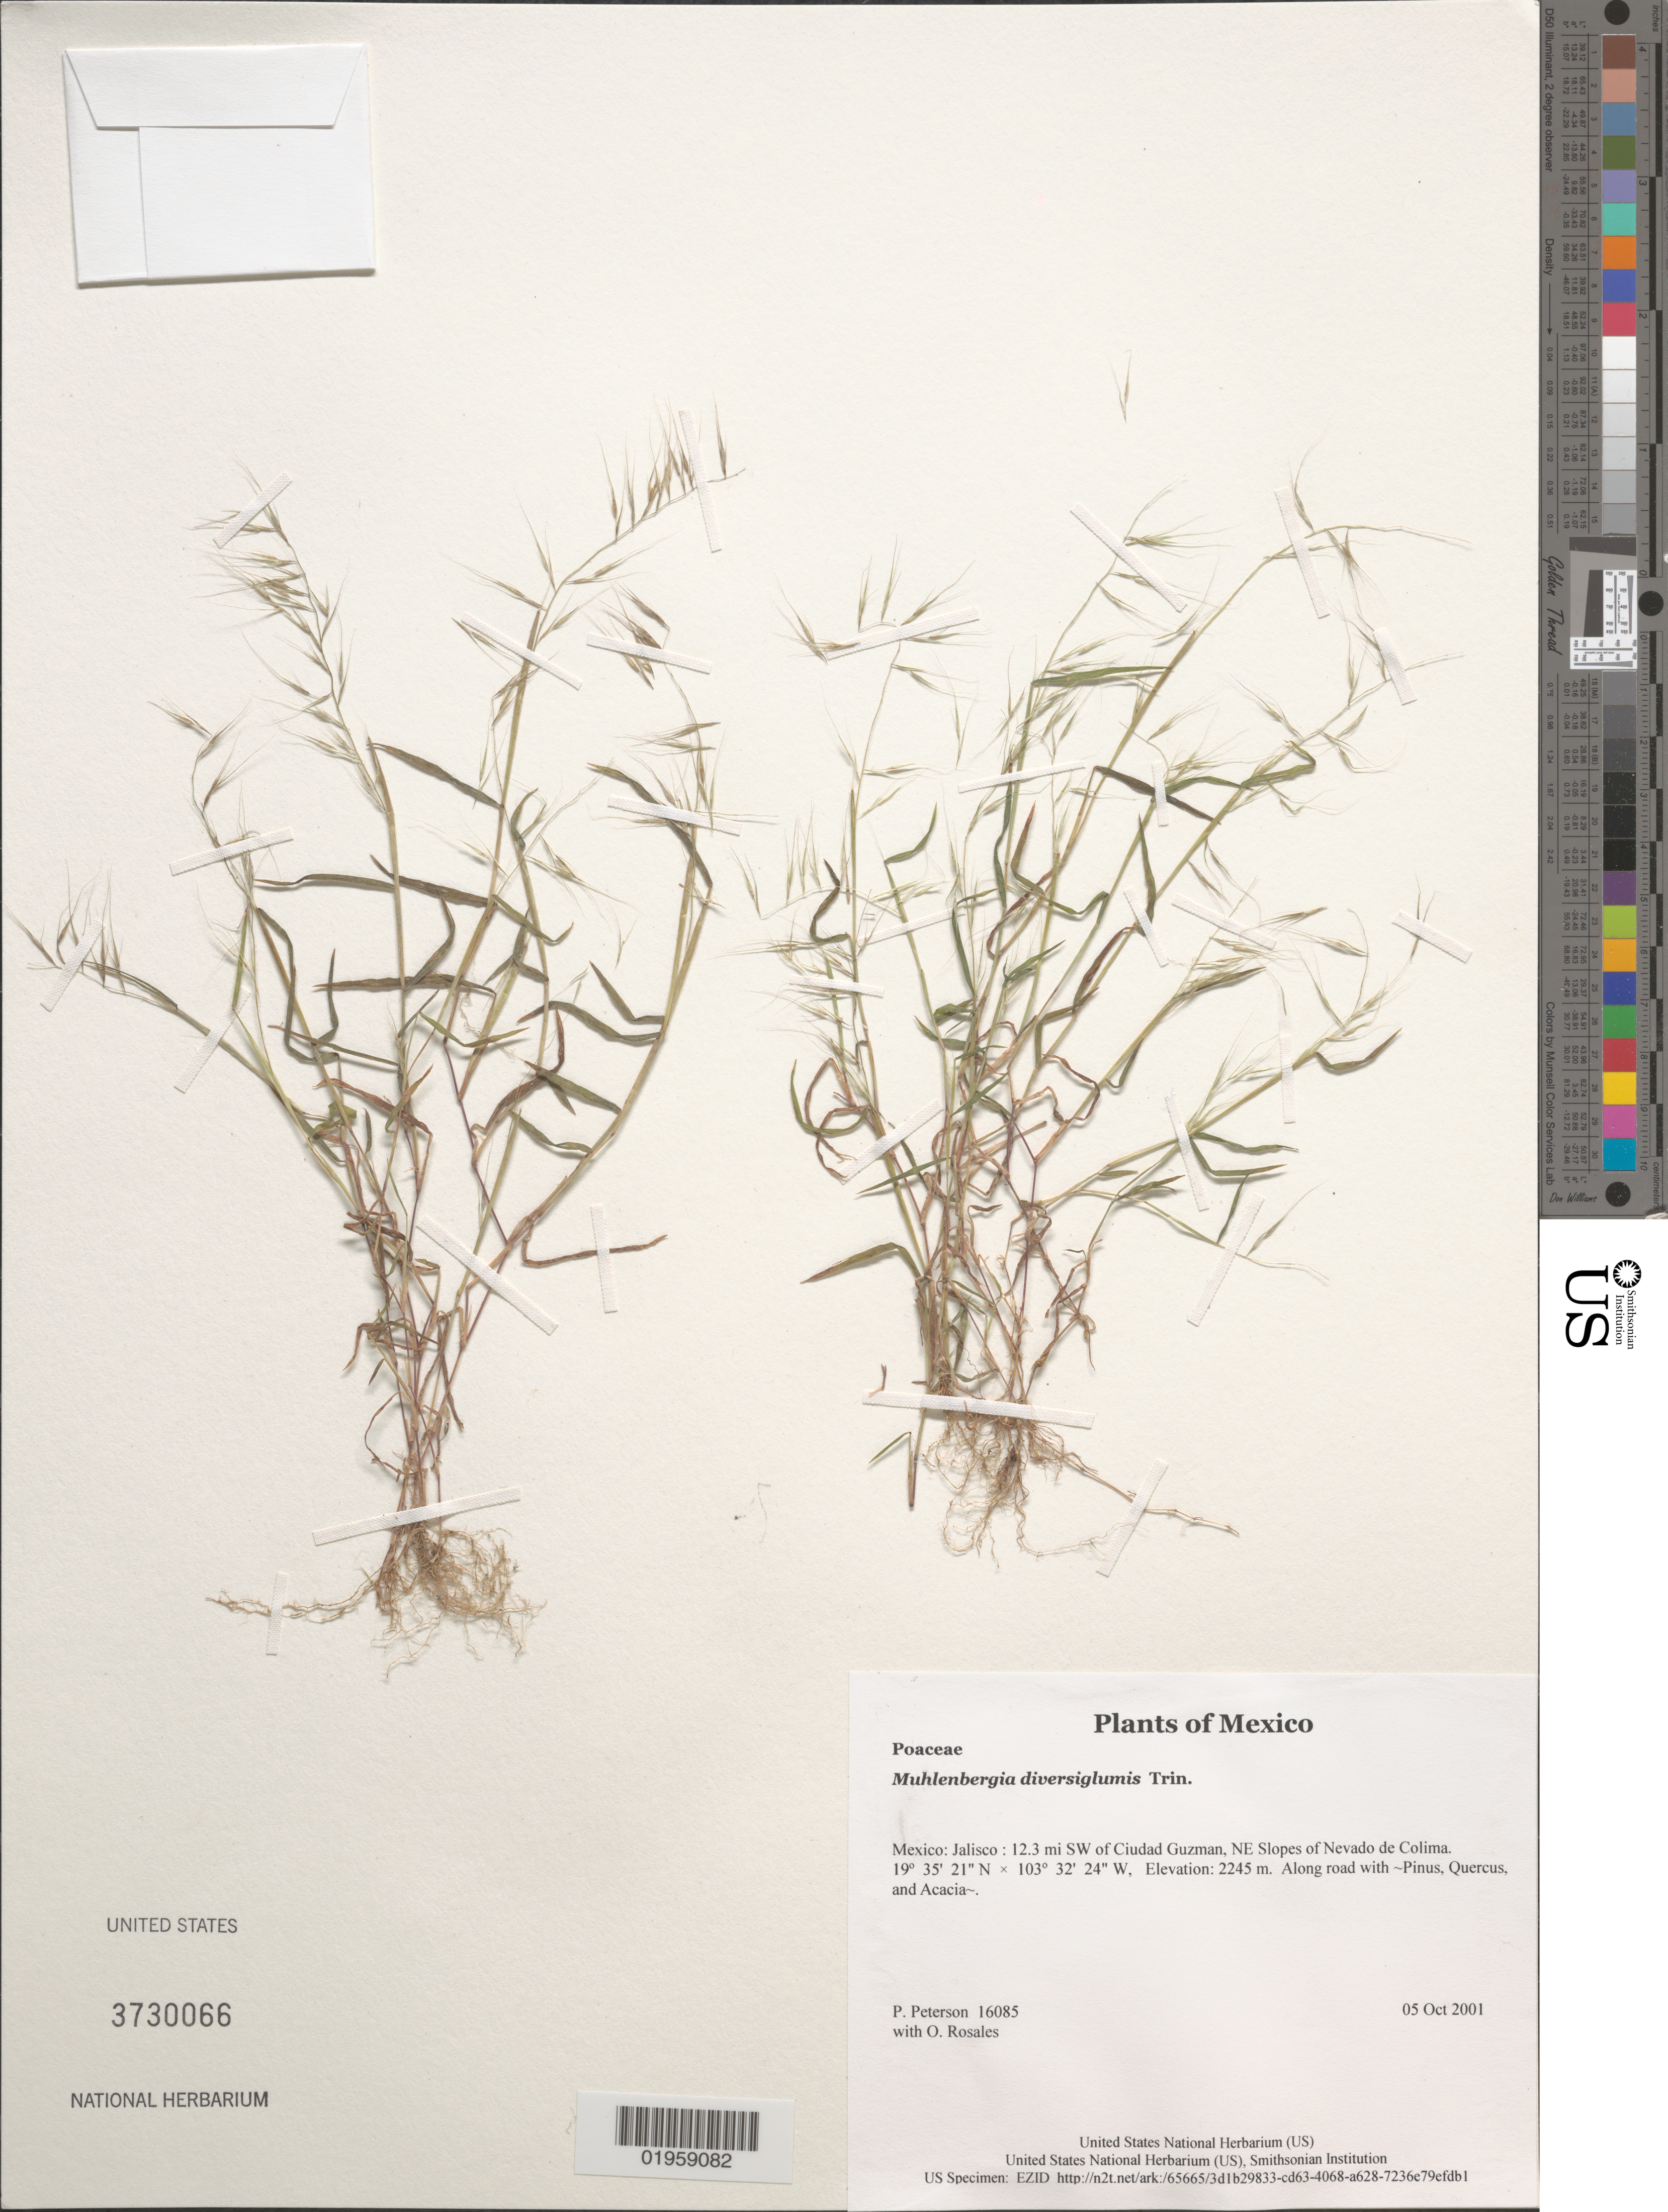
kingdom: Plantae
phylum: Tracheophyta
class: Liliopsida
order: Poales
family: Poaceae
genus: Muhlenbergia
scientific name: Muhlenbergia diversiglumis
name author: Trin.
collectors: P. M. Peterson & O. Rosales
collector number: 16085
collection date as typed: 05 Oct 2001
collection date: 2001-10-05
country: Mexico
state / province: Jalisco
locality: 12.3 mi SW of Ciudad Guzman, NE Slopes of Nevado de Colima.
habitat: Along road with ~Pinus, Quercus, and Acacia~.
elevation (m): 2245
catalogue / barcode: US 3730066